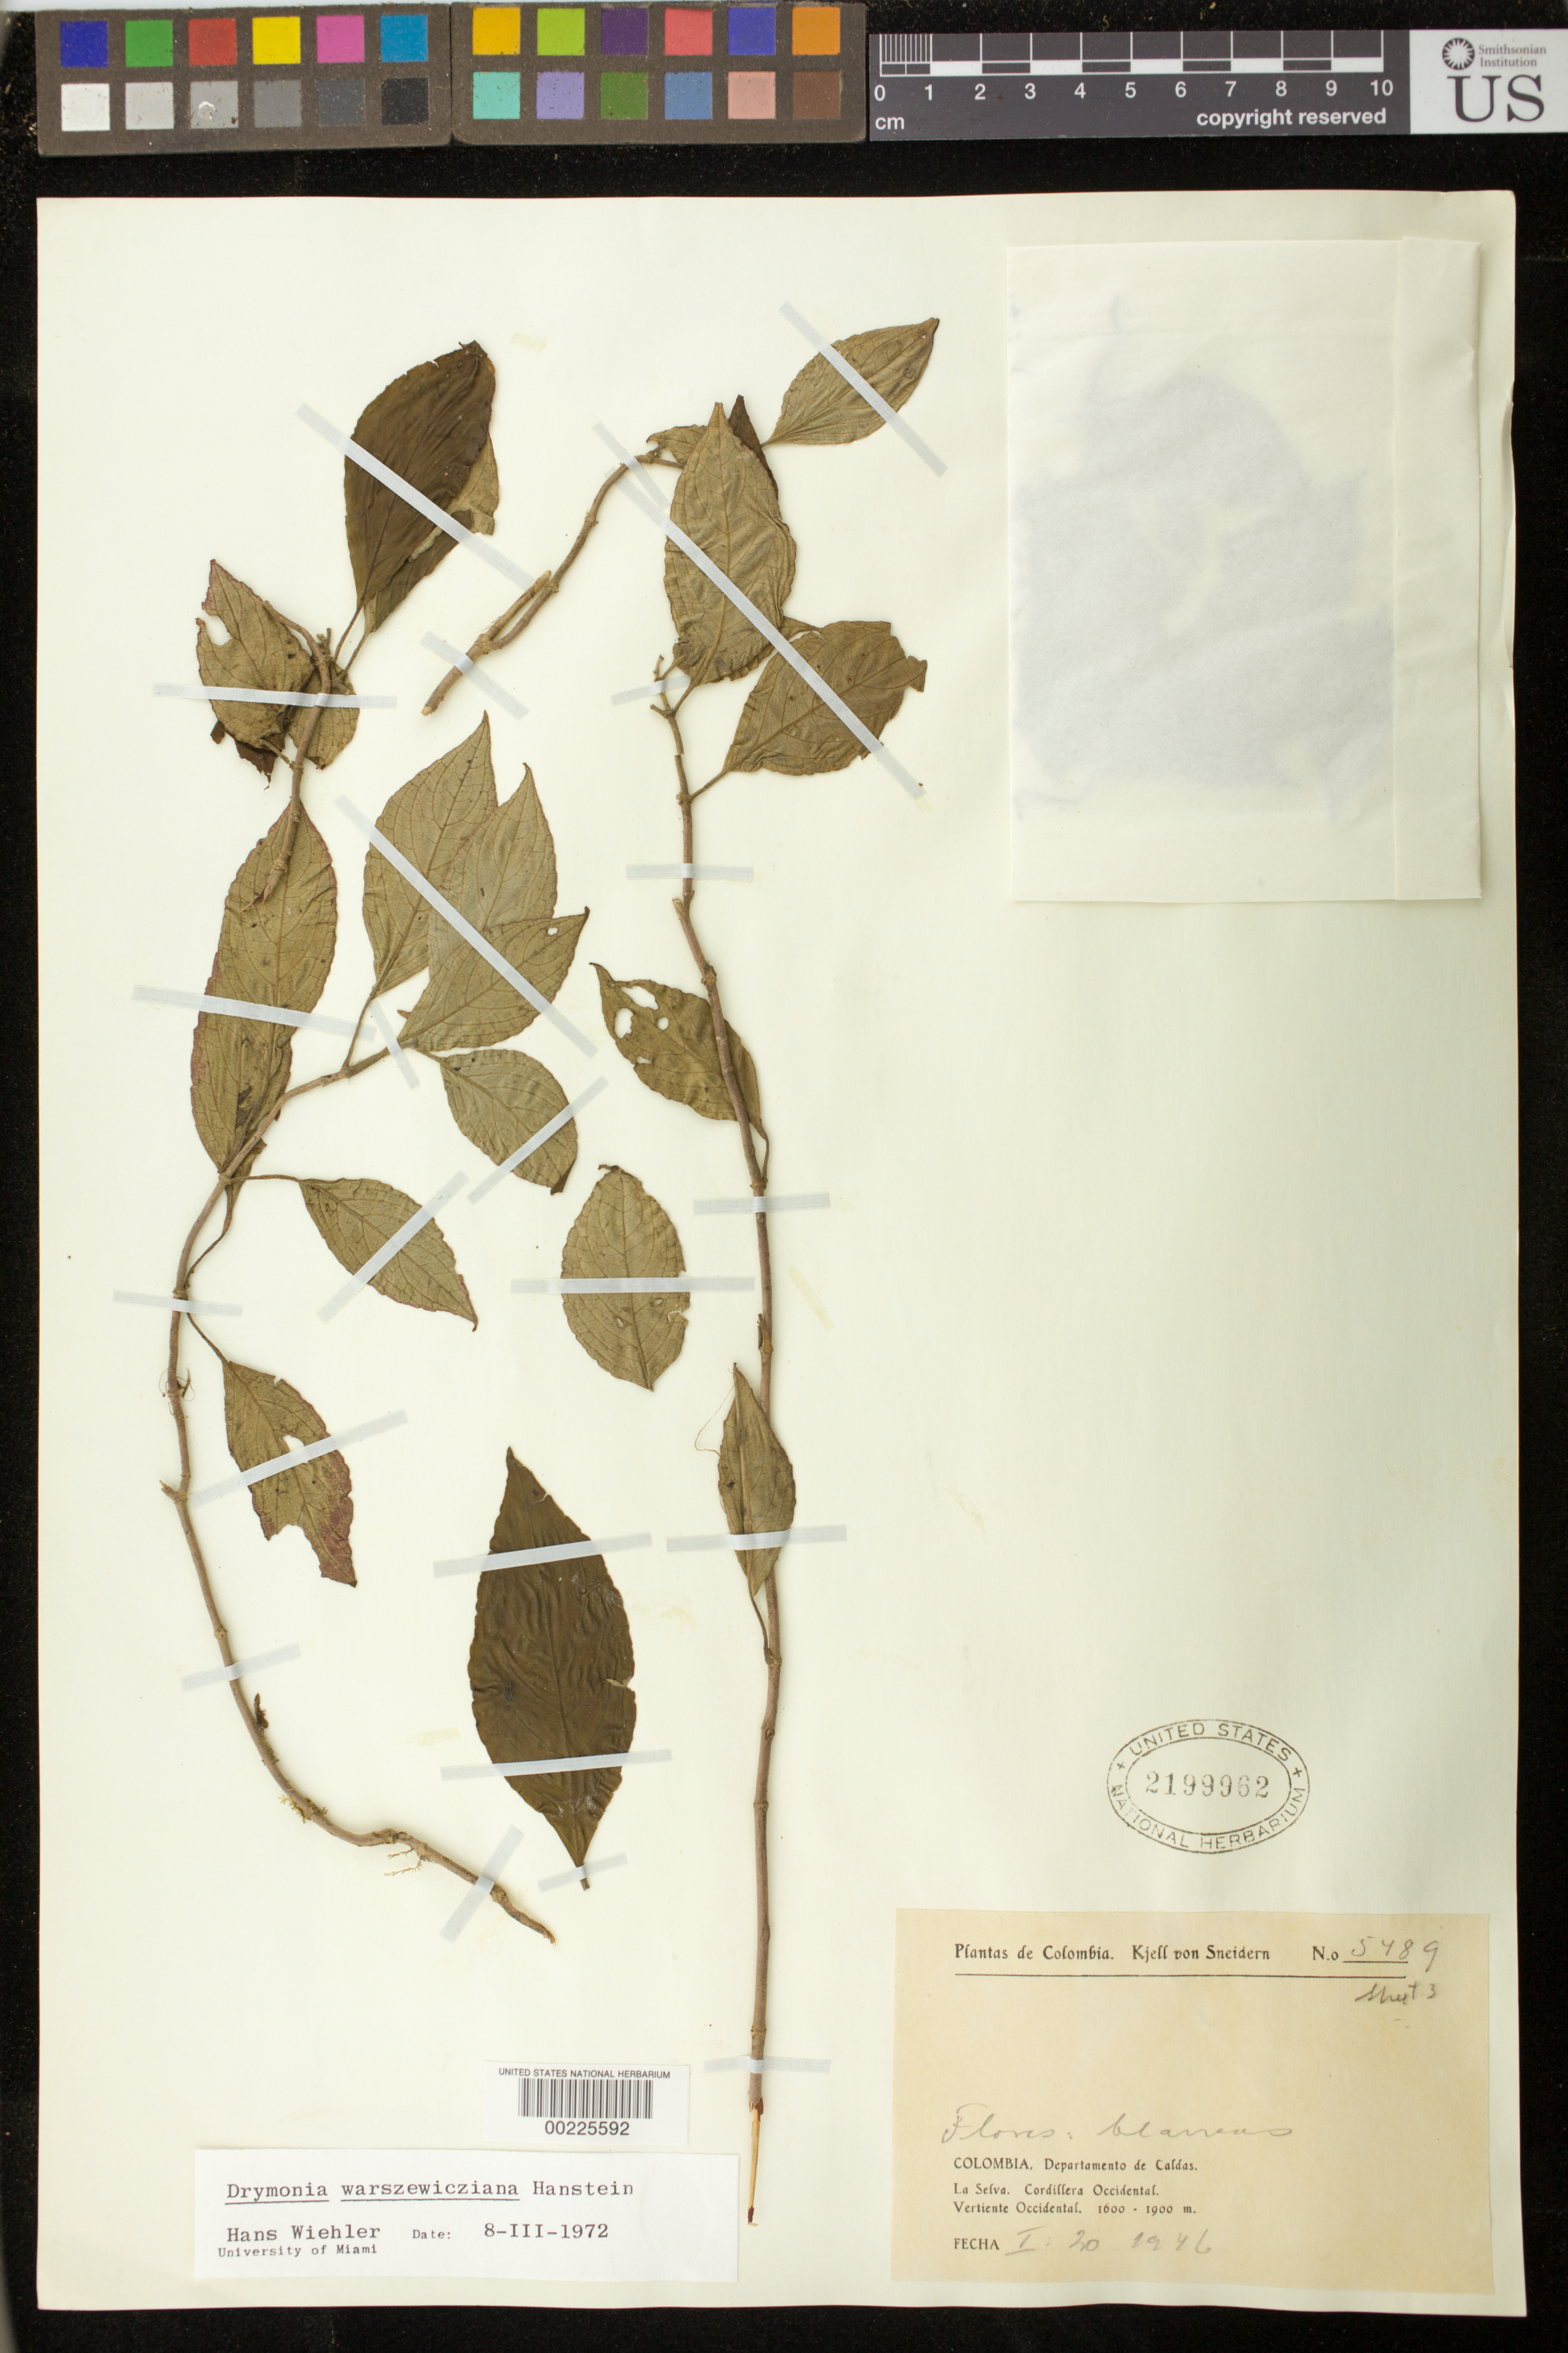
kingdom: Plantae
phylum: Tracheophyta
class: Magnoliopsida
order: Lamiales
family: Gesneriaceae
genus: Drymonia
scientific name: Drymonia warszewicziana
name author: Hanst.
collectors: K. von Sneidern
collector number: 5489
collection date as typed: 20 Jan 1946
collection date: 1946-01-20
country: Colombia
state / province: Caldas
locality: La Selva, Cordillera Occidental, western slope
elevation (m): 1600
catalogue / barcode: US 2199962